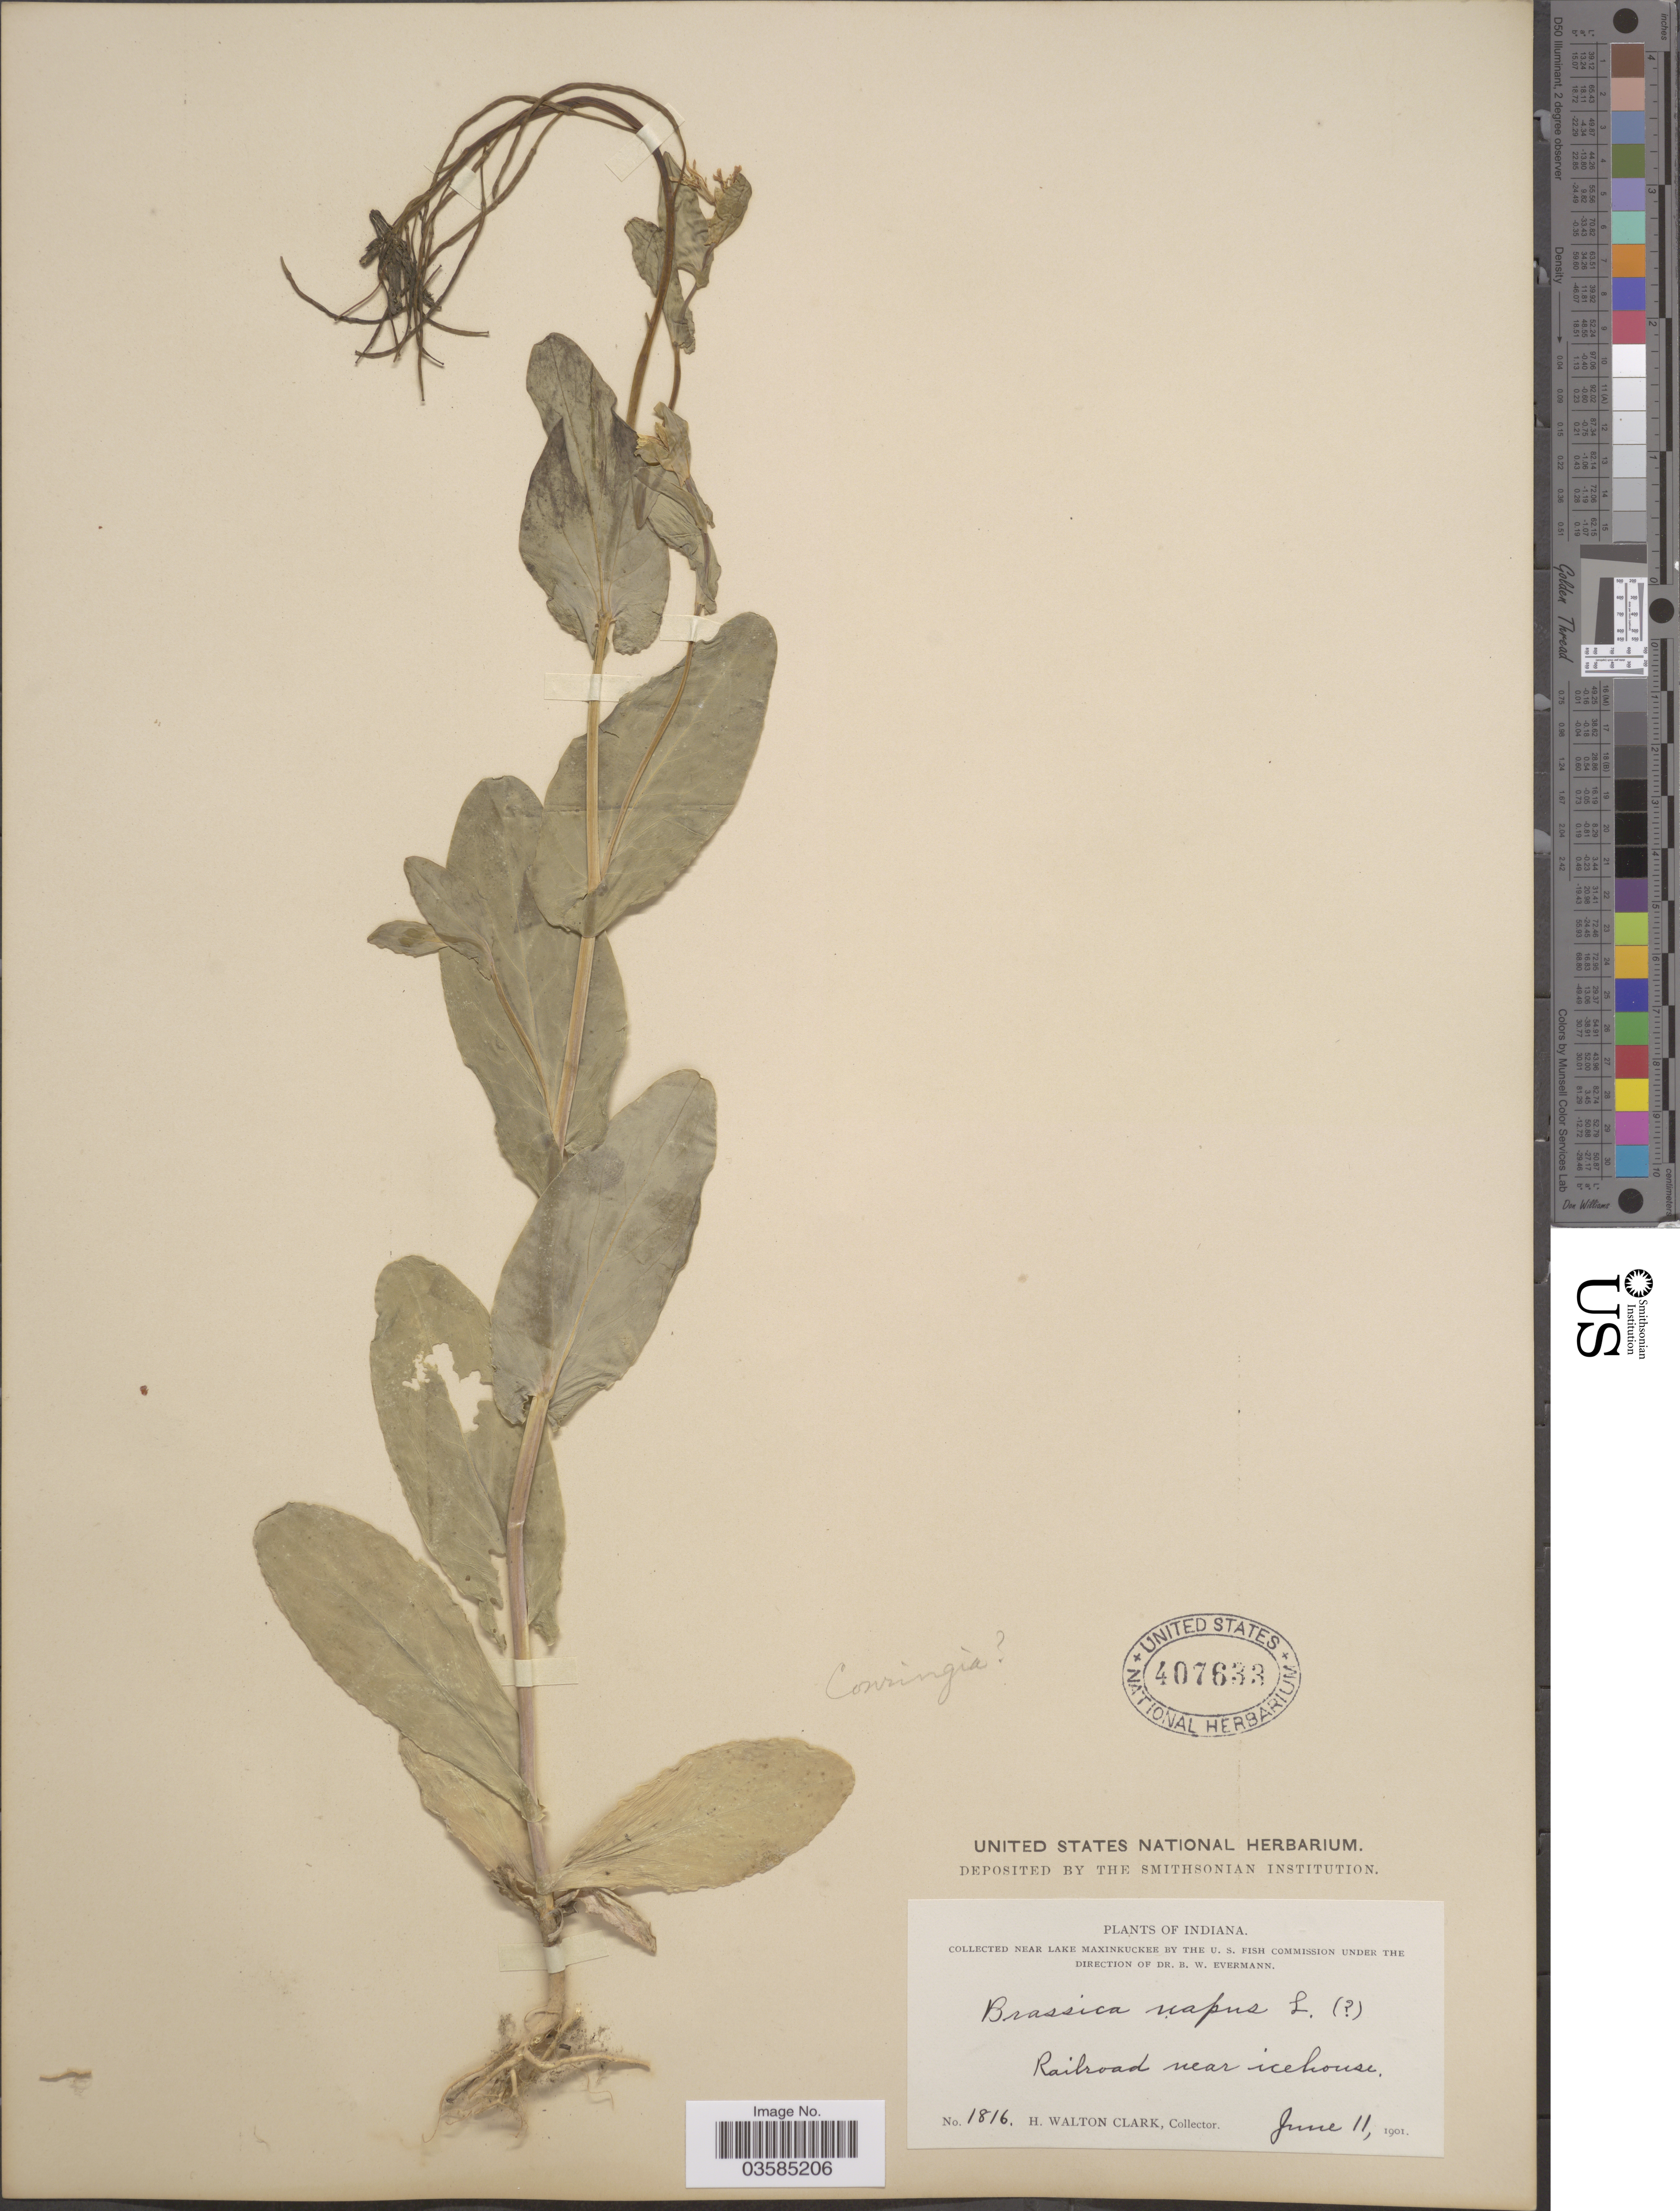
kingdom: Plantae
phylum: Tracheophyta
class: Magnoliopsida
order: Brassicales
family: Brassicaceae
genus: Brassica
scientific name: Brassica napus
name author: L.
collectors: H. W. Clark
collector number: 1816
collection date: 1901-06-11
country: United States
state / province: Indiana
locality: Near Lake Maxinkuckee. Railroad near icehouse.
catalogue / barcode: US 407633